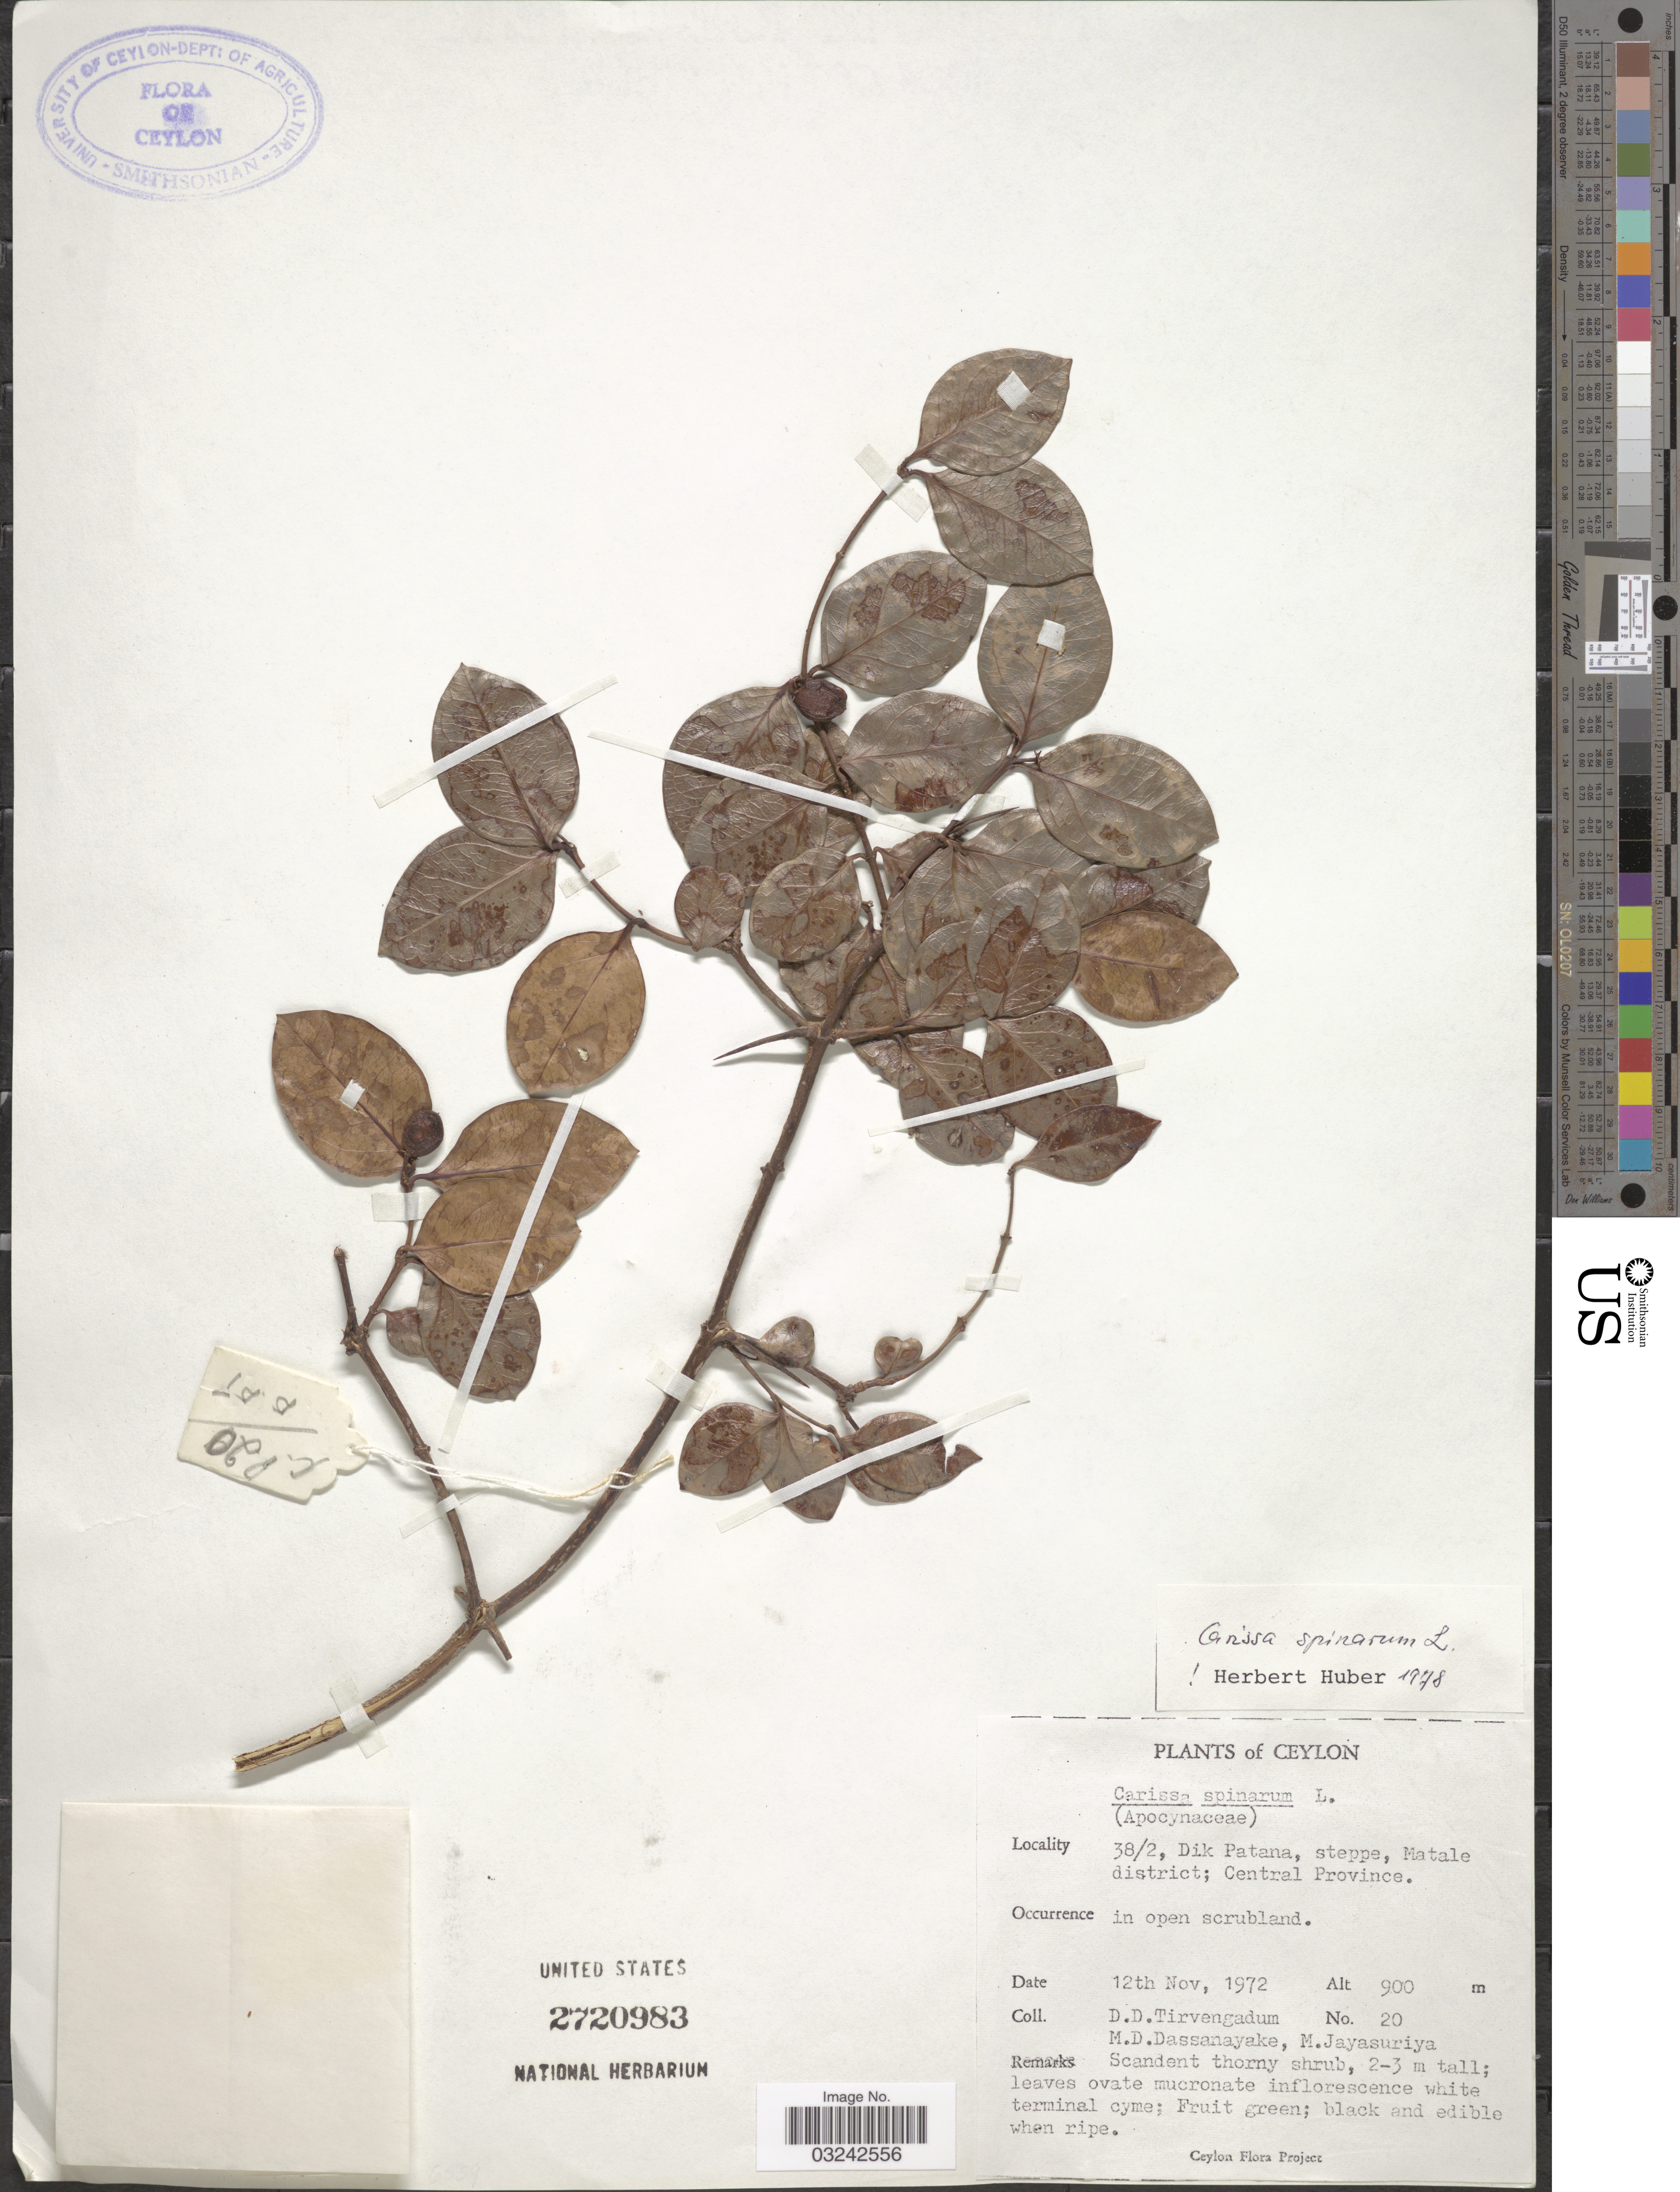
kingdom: Plantae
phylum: Tracheophyta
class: Magnoliopsida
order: Gentianales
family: Apocynaceae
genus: Carissa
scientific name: Carissa spinarum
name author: L.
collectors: D. Tirvengadum, M. D. Dassanayake & M. Jayasuriya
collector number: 20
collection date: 1972-11-12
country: Sri Lanka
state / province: Central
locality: Ceylon. 38/2, Dik Patana, steppe, Matale district.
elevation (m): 900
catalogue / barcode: US 2720983